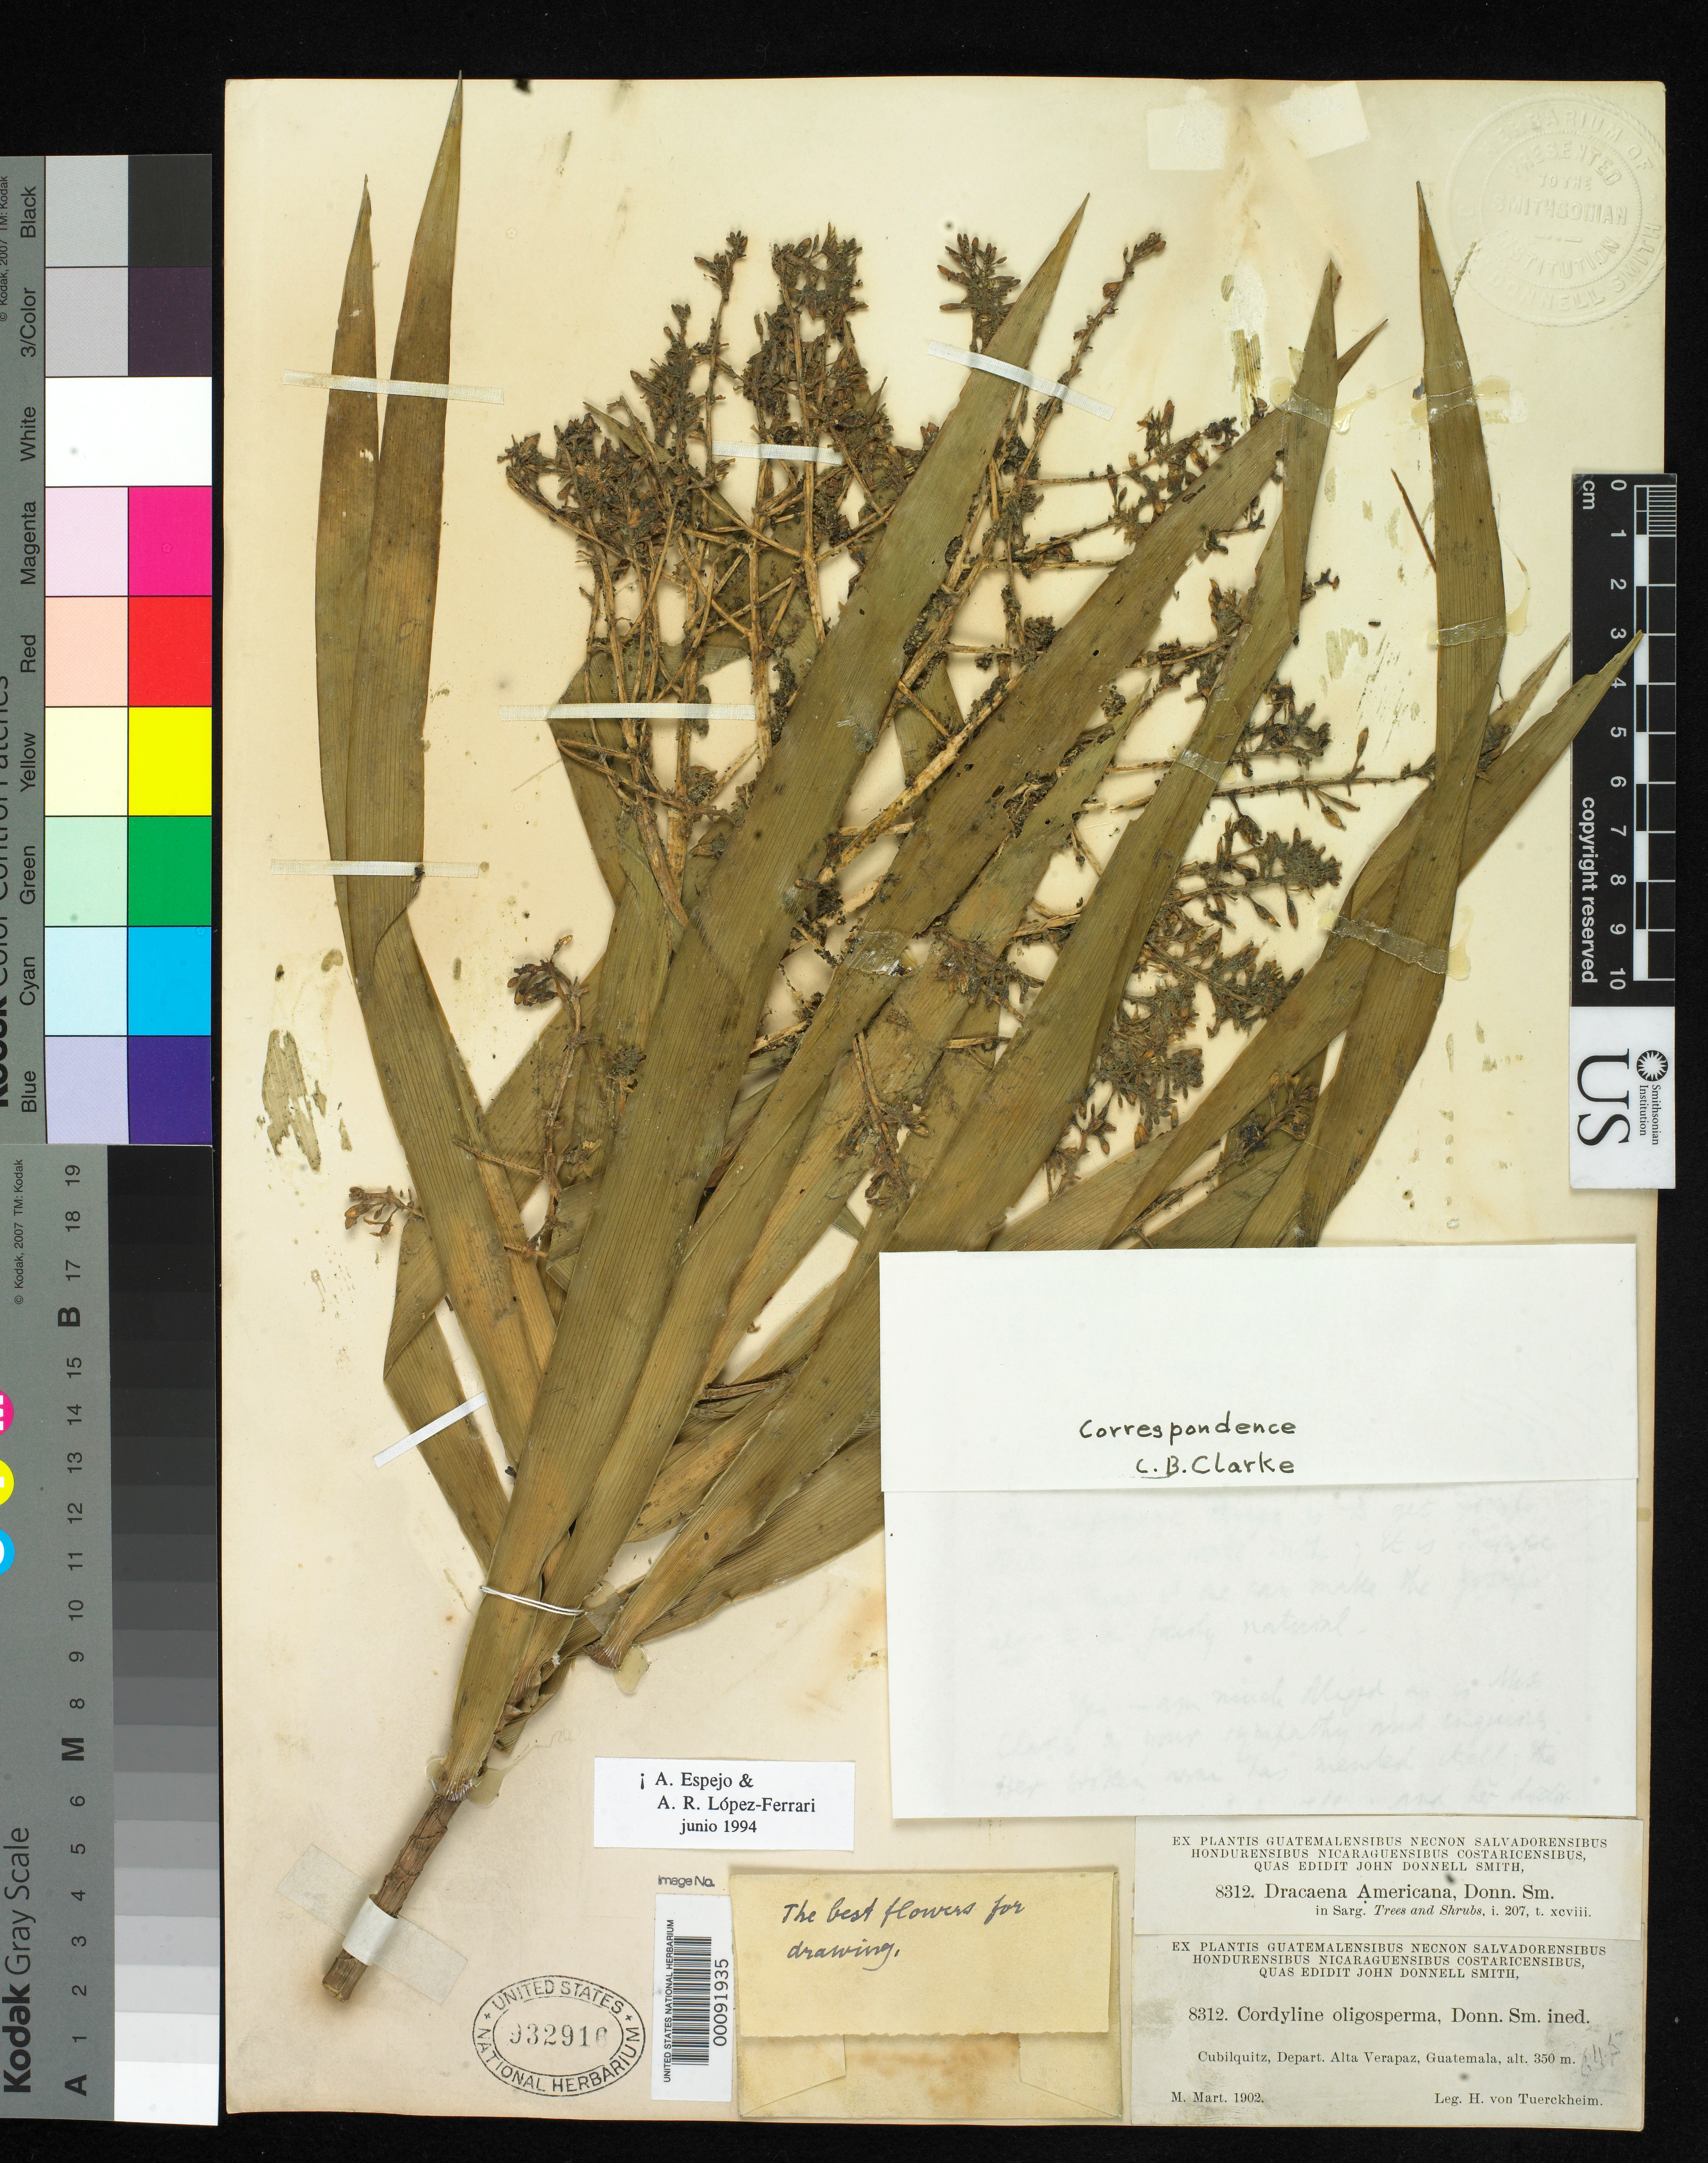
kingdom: Plantae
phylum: Tracheophyta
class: Liliopsida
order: Asparagales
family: Asparagaceae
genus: Dracaena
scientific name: Dracaena americana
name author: Donn. Sm. in Sarg.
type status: Isosyntype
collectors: H. von Türckheim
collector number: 8312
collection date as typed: Mar 1902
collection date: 1902-03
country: Guatemala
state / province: Alta Verapaz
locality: Cubilquitz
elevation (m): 350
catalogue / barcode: US 932916